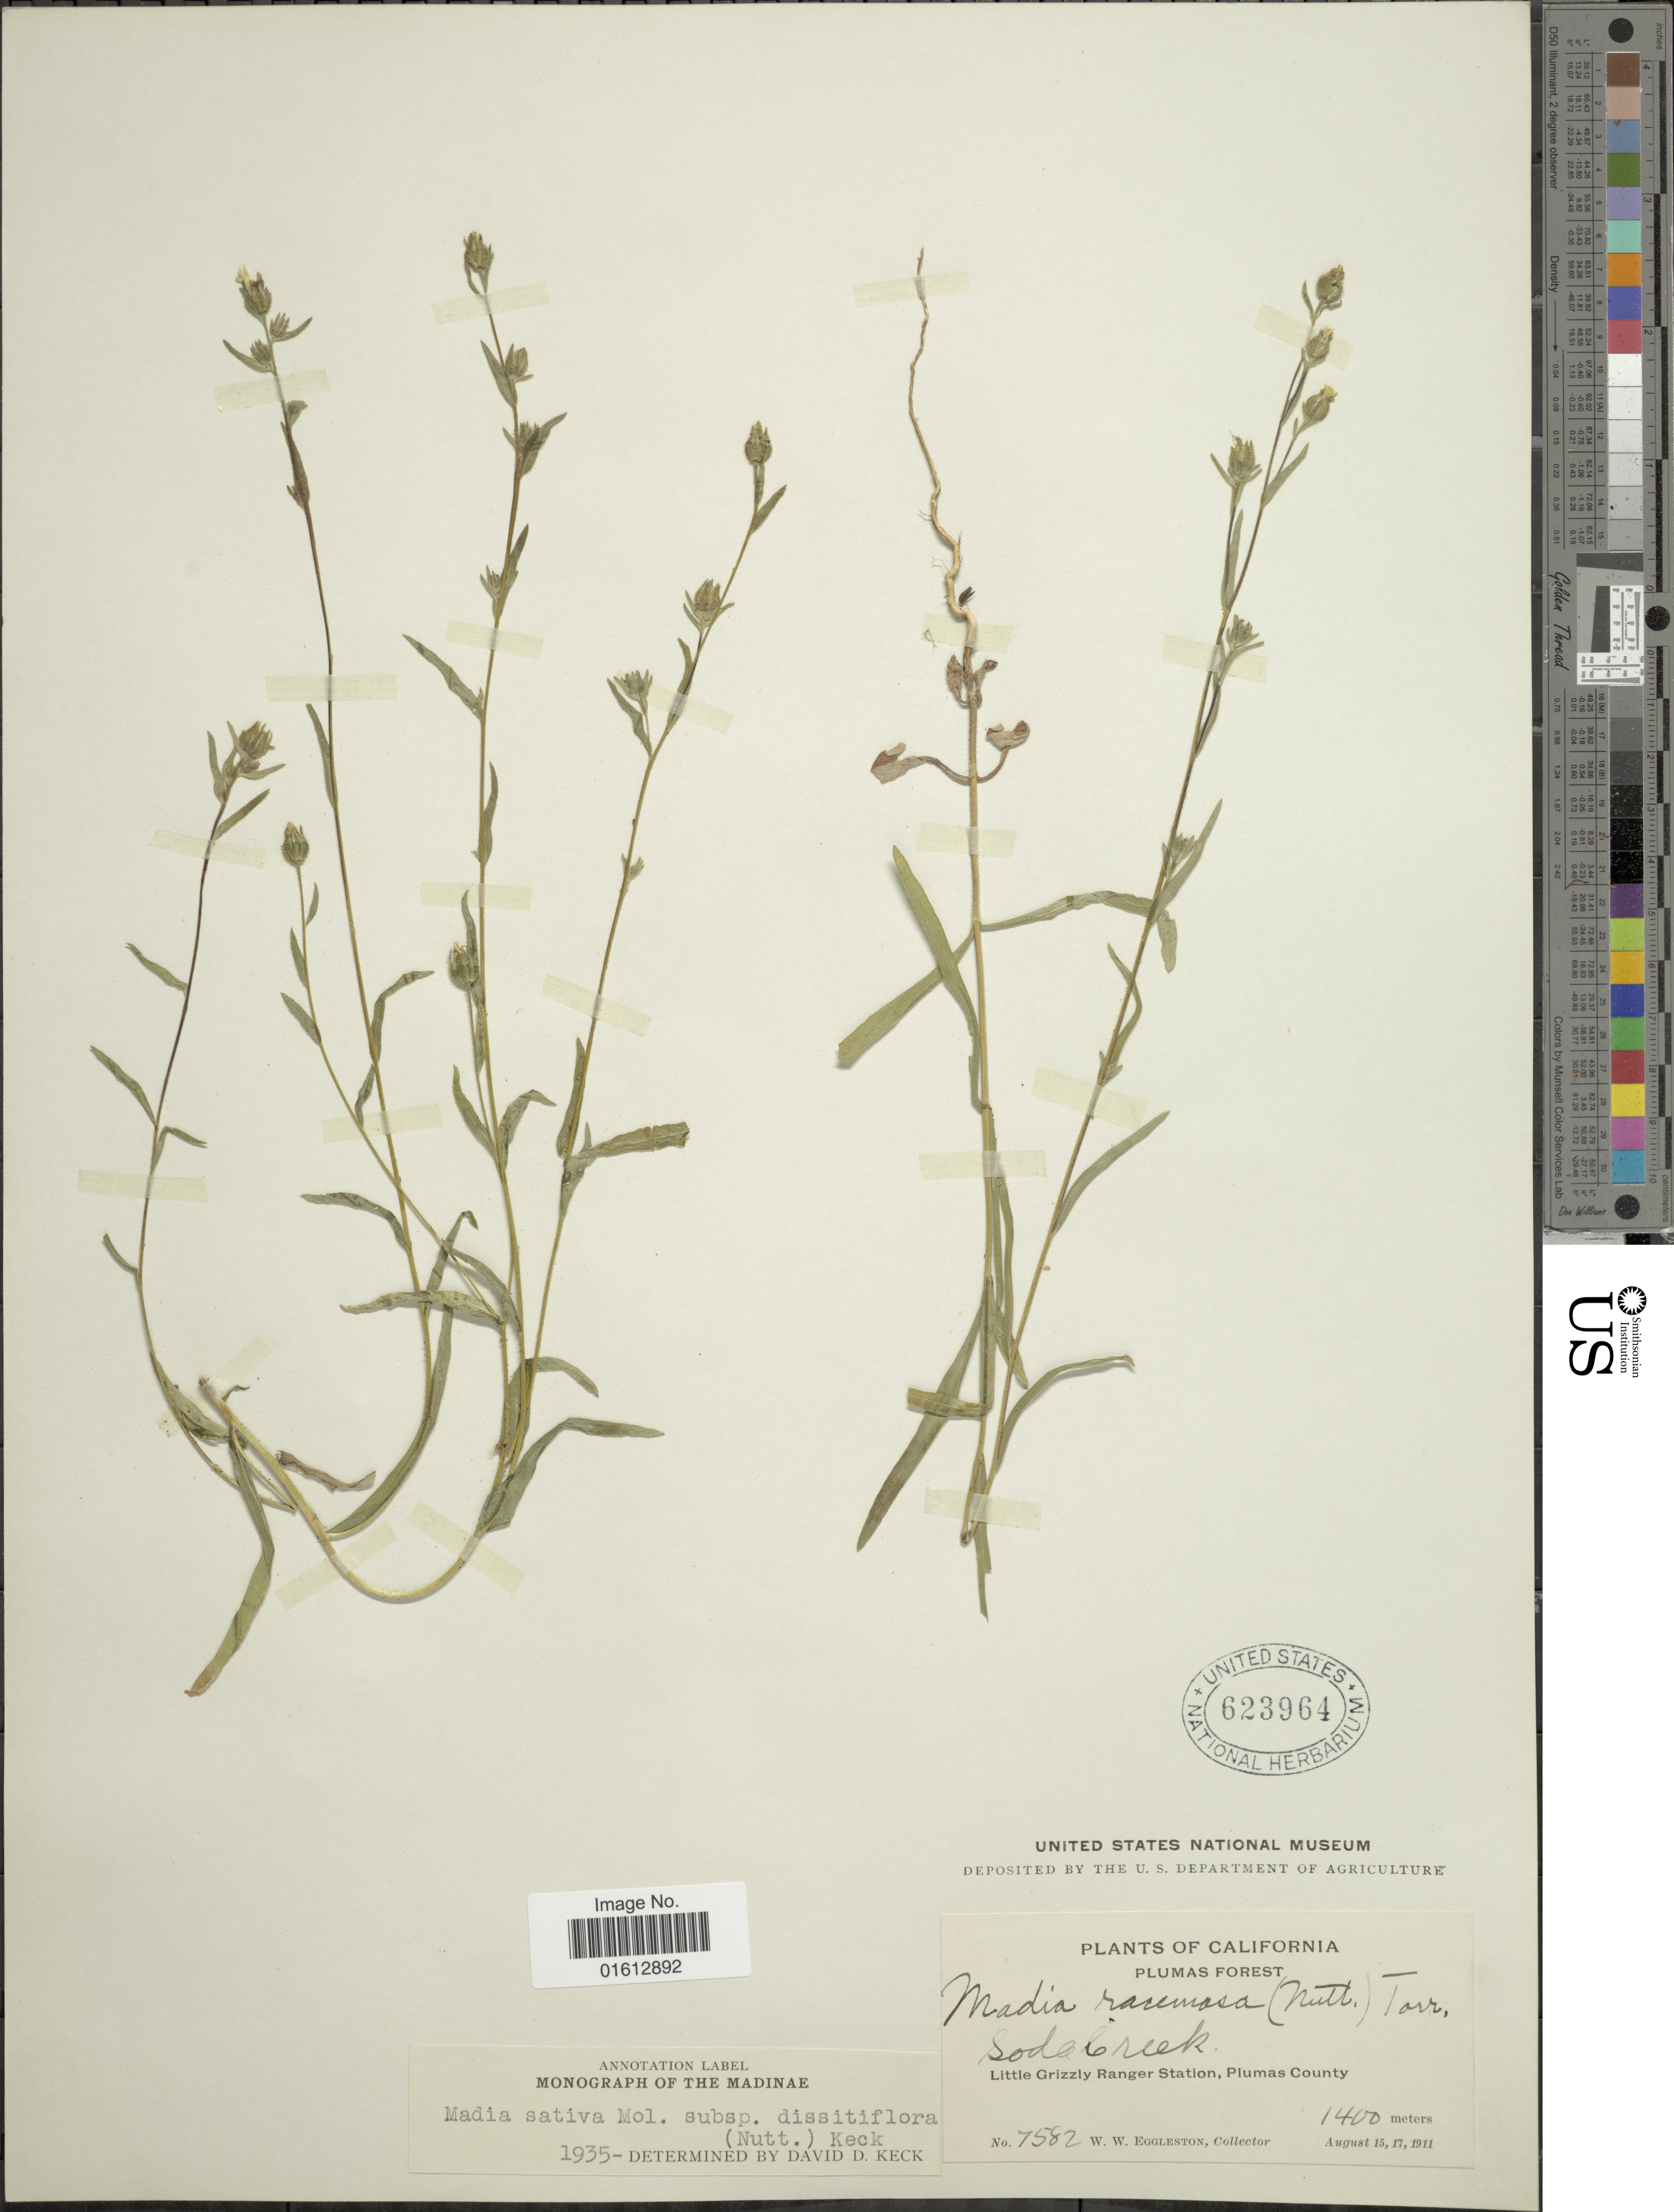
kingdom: Plantae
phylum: Tracheophyta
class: Magnoliopsida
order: Asterales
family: Asteraceae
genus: Madia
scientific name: Madia gracilis subsp. gracilis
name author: (Sm.) D.D. Keck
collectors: W. W. Eggleston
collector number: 7582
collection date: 1911-08-15/1911-08-17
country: United States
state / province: California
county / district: Plumas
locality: California, Plumas Forest, Little Grizzly Ranger Station, Plumas County, Soda Creek.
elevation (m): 1400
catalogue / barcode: US 623964